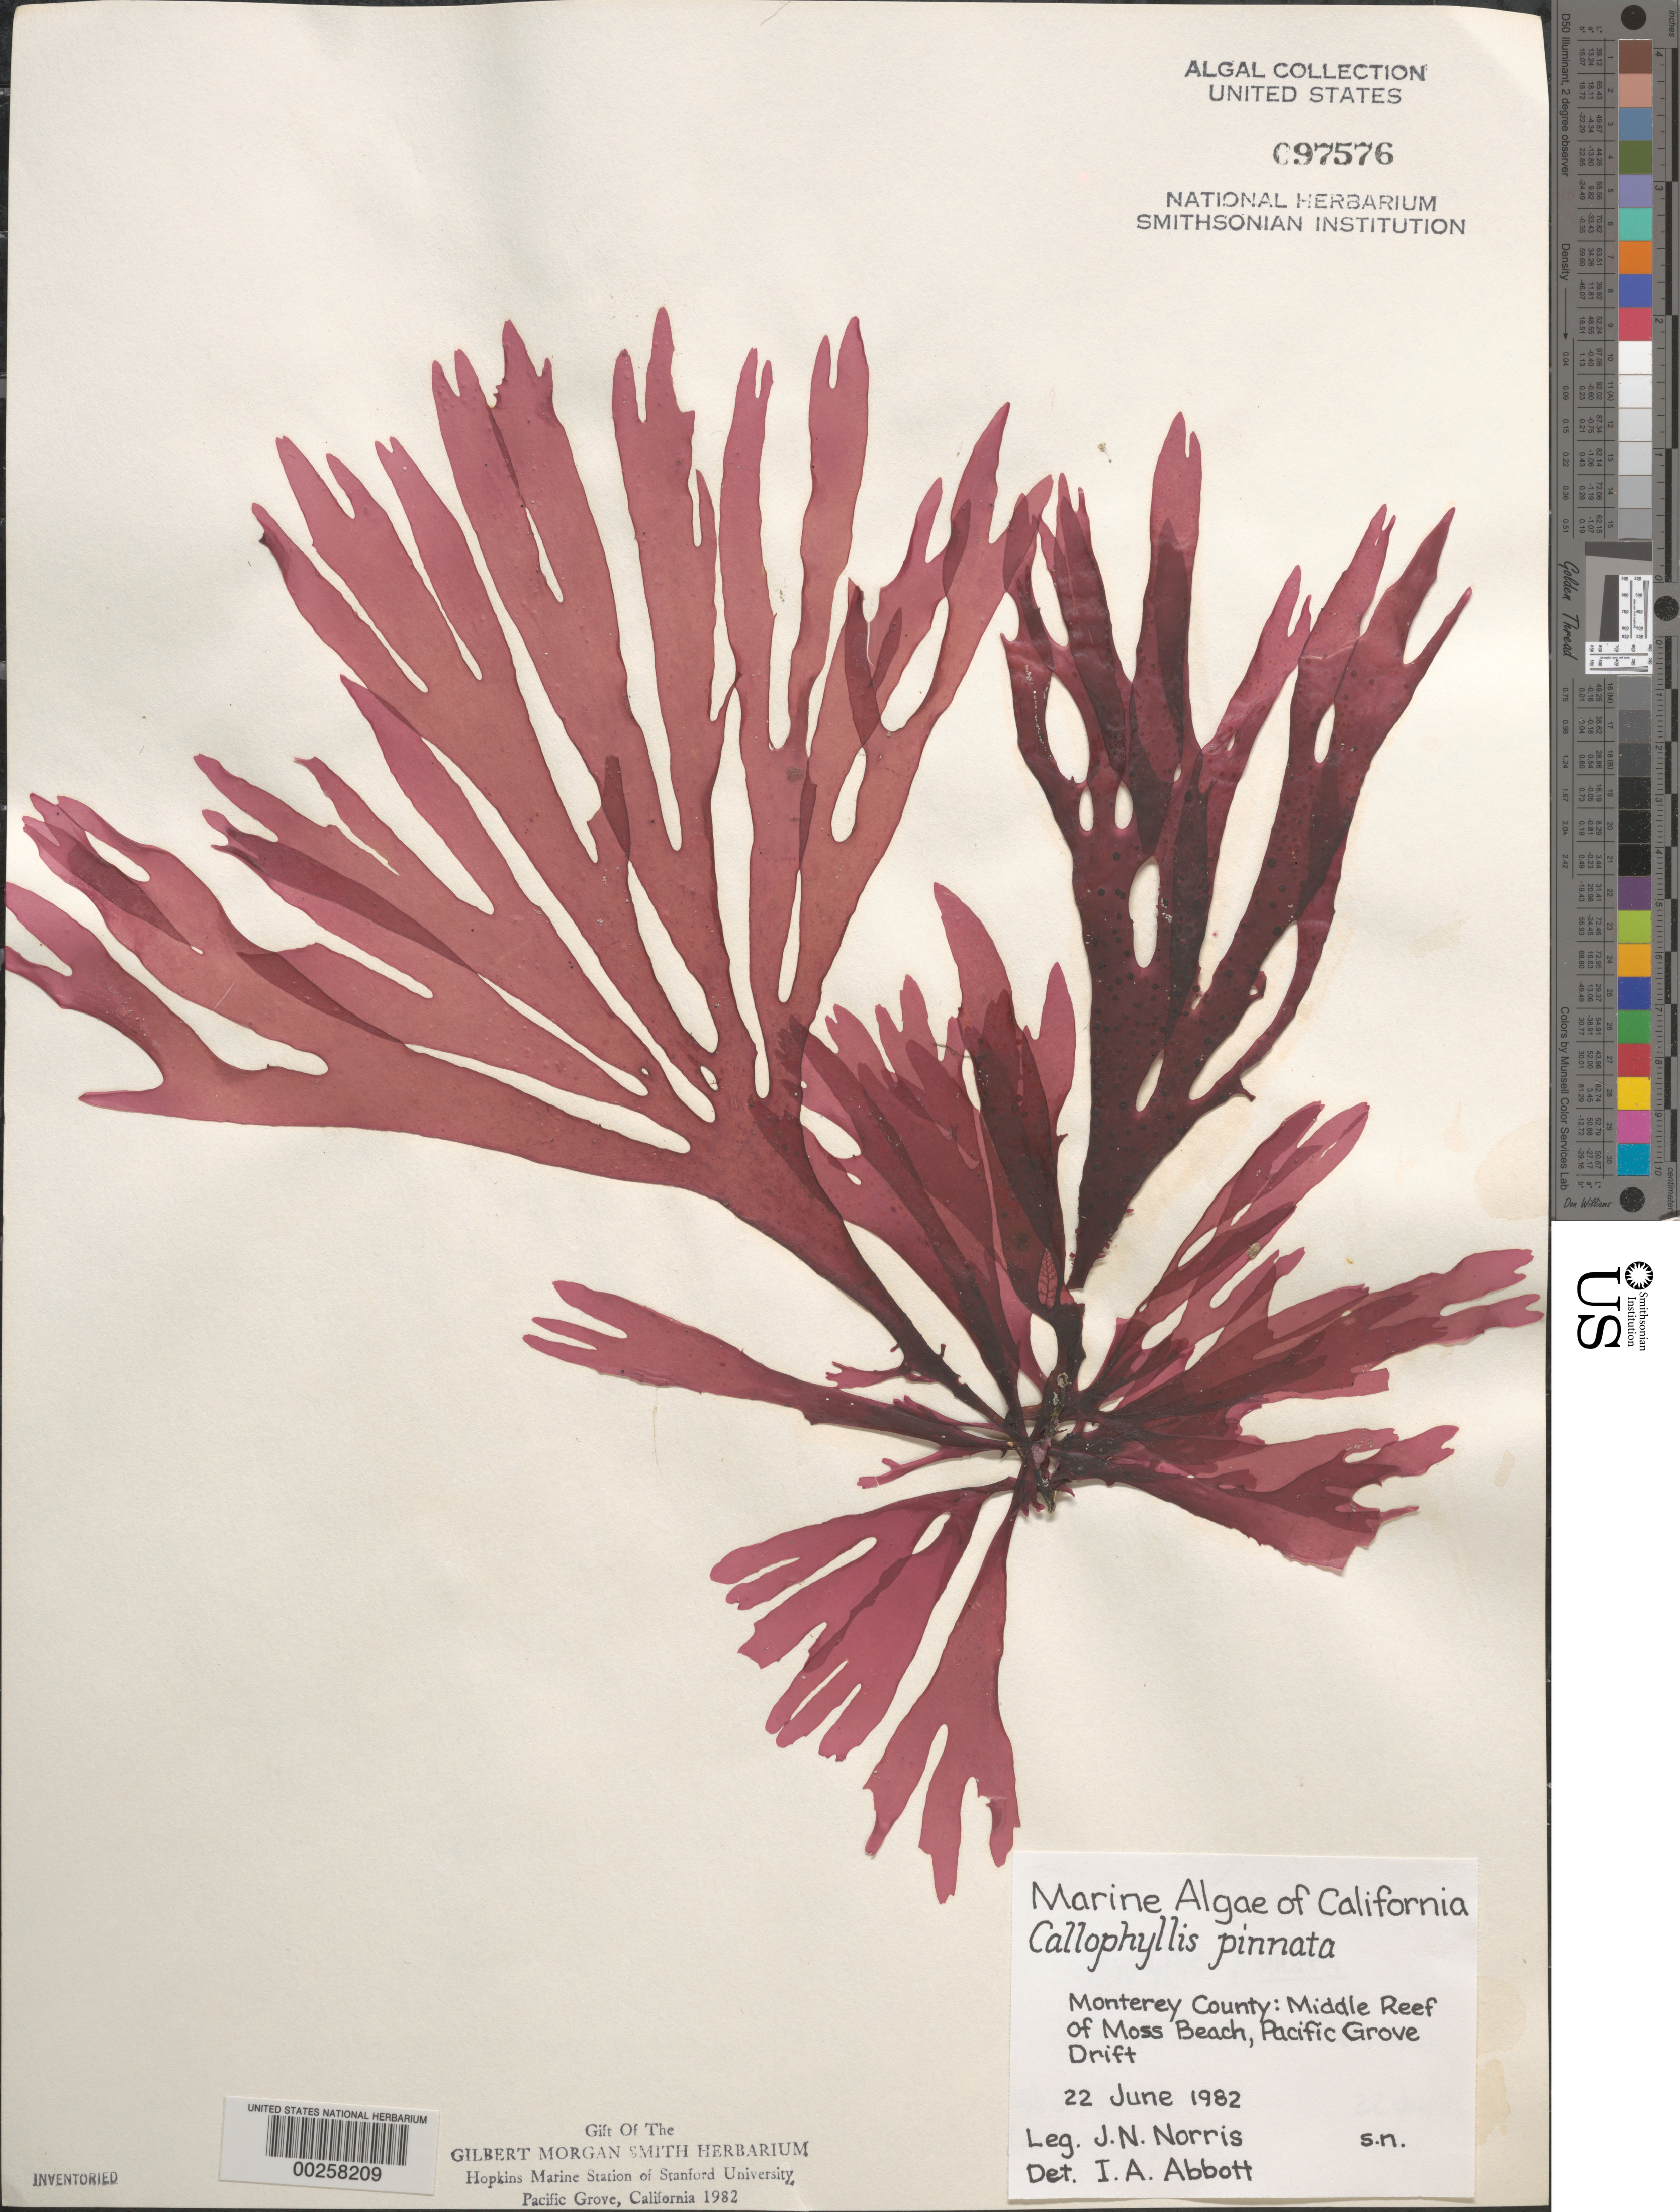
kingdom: Plantae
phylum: Rhodophyta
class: Florideophyceae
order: Gigartinales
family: Kallymeniaceae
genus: Callophyllis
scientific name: Callophyllis pinnata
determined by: Abbott, Isabella A.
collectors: J. N. Norris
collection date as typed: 22 Jun 1982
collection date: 1982-06-22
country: United States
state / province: California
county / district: Monterey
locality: Middle reef of Moss Beach, Pacific Grove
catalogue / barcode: US 97576